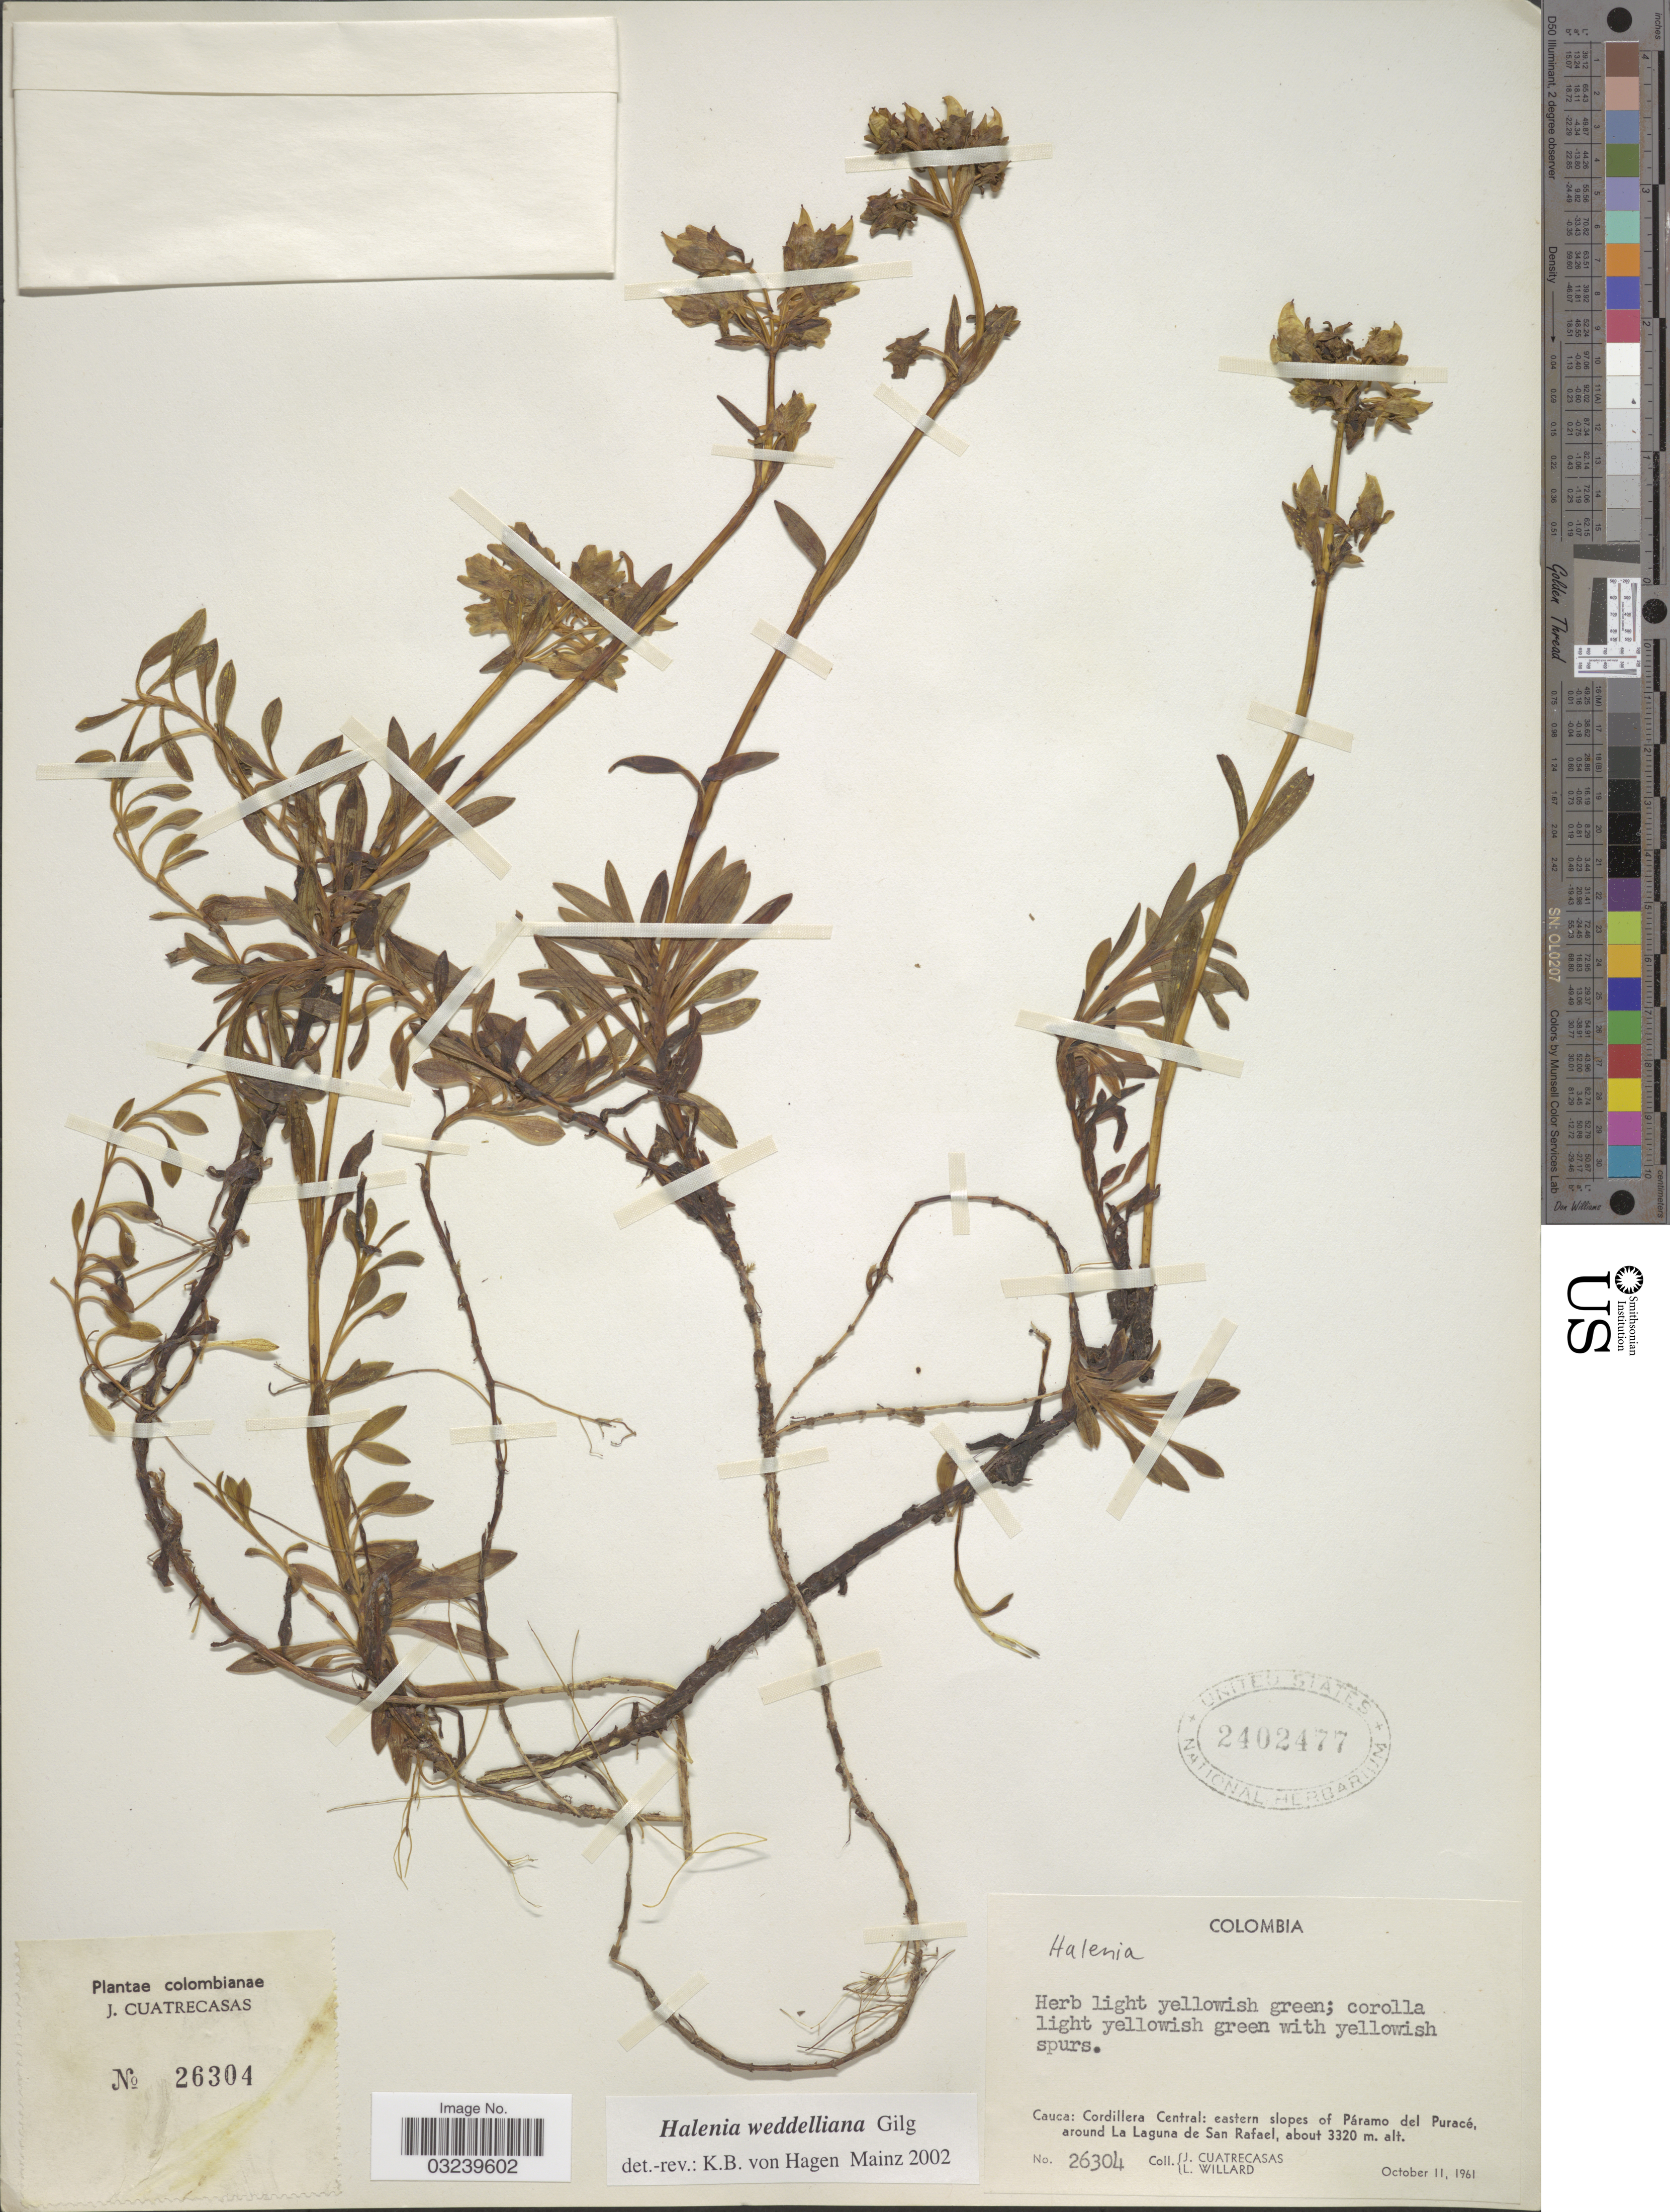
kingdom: Plantae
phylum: Tracheophyta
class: Magnoliopsida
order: Gentianales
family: Gentianaceae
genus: Halenia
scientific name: Halenia weddelliana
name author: Gilg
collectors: J. Cuatrecasas & L. Willard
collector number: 26304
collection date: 1961-10-11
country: Colombia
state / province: Cauca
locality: Cordillera Central; eastern slopes of Páramo del Puracé, around La Laguna de San Rafael.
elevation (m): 3320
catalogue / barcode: US 2402477